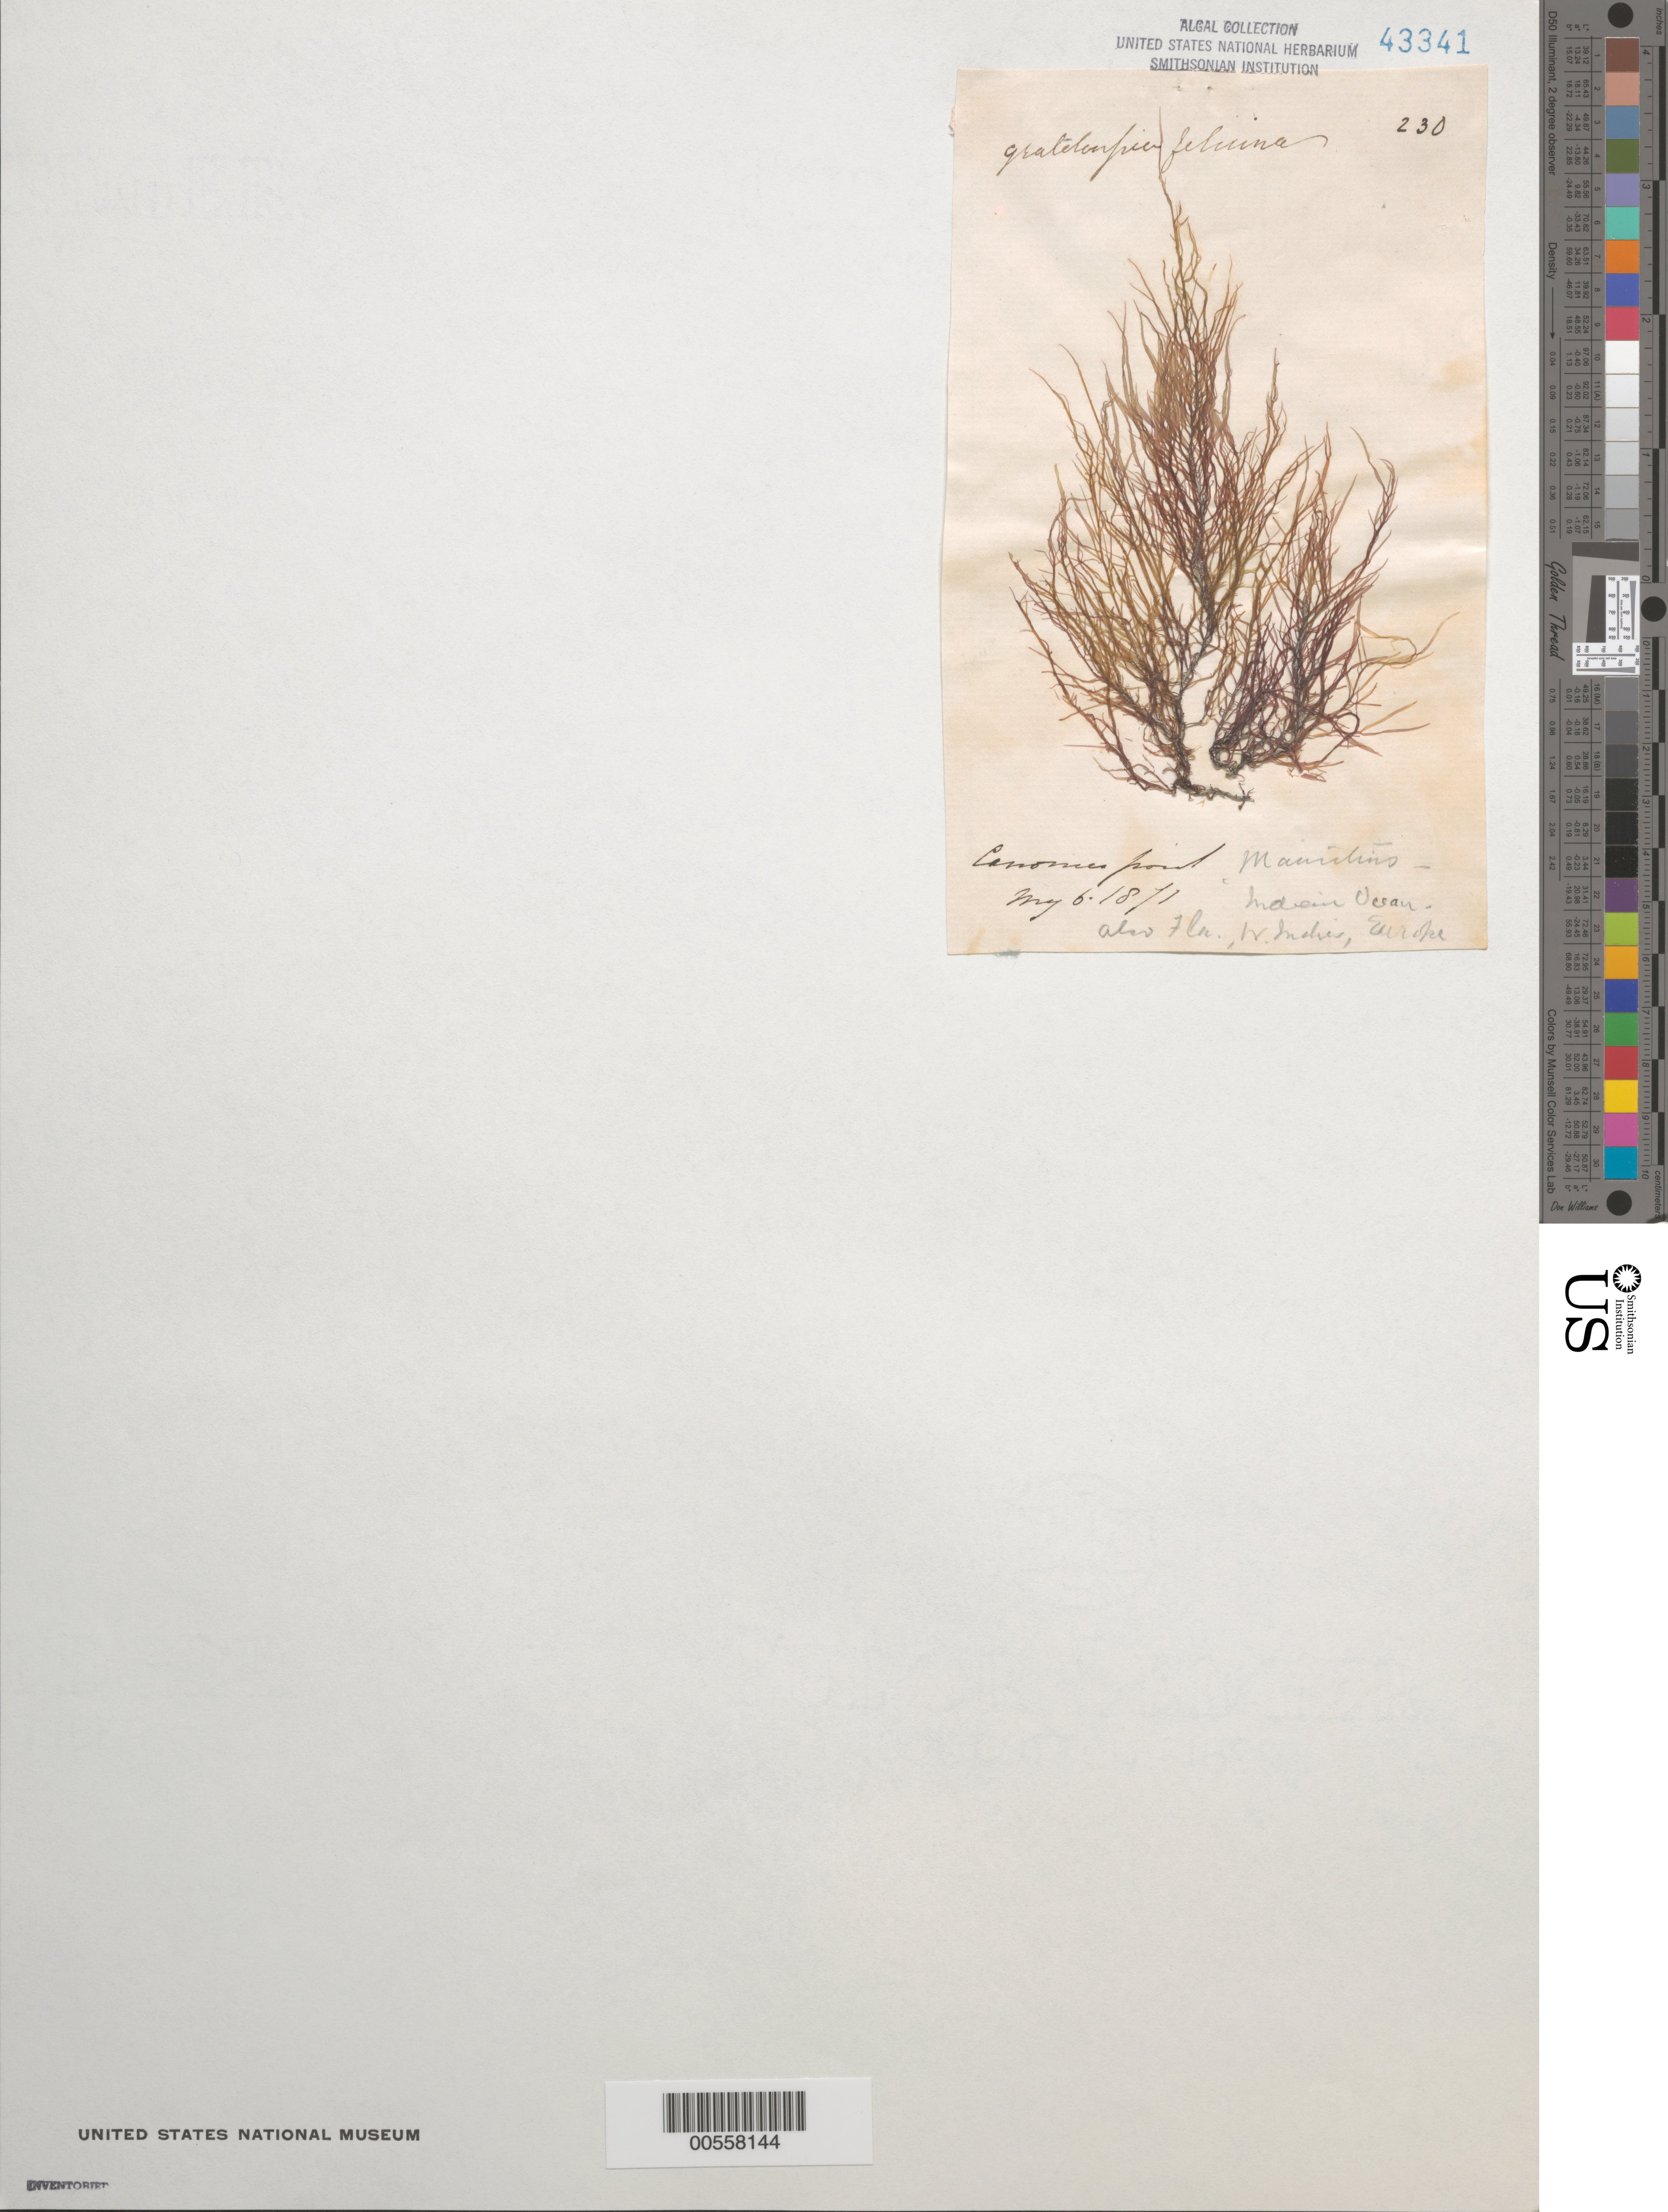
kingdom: Plantae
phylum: Rhodophyta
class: Florideophyceae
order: Halymeniales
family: Halymeniaceae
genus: Grateloupia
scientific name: Grateloupia filicina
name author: (J.V.Lamouroux) C. Agardh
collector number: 230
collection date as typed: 06 May 1871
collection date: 1871-05-06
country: Mauritius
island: Mauritius Island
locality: Cannoniers Point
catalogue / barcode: US 43341